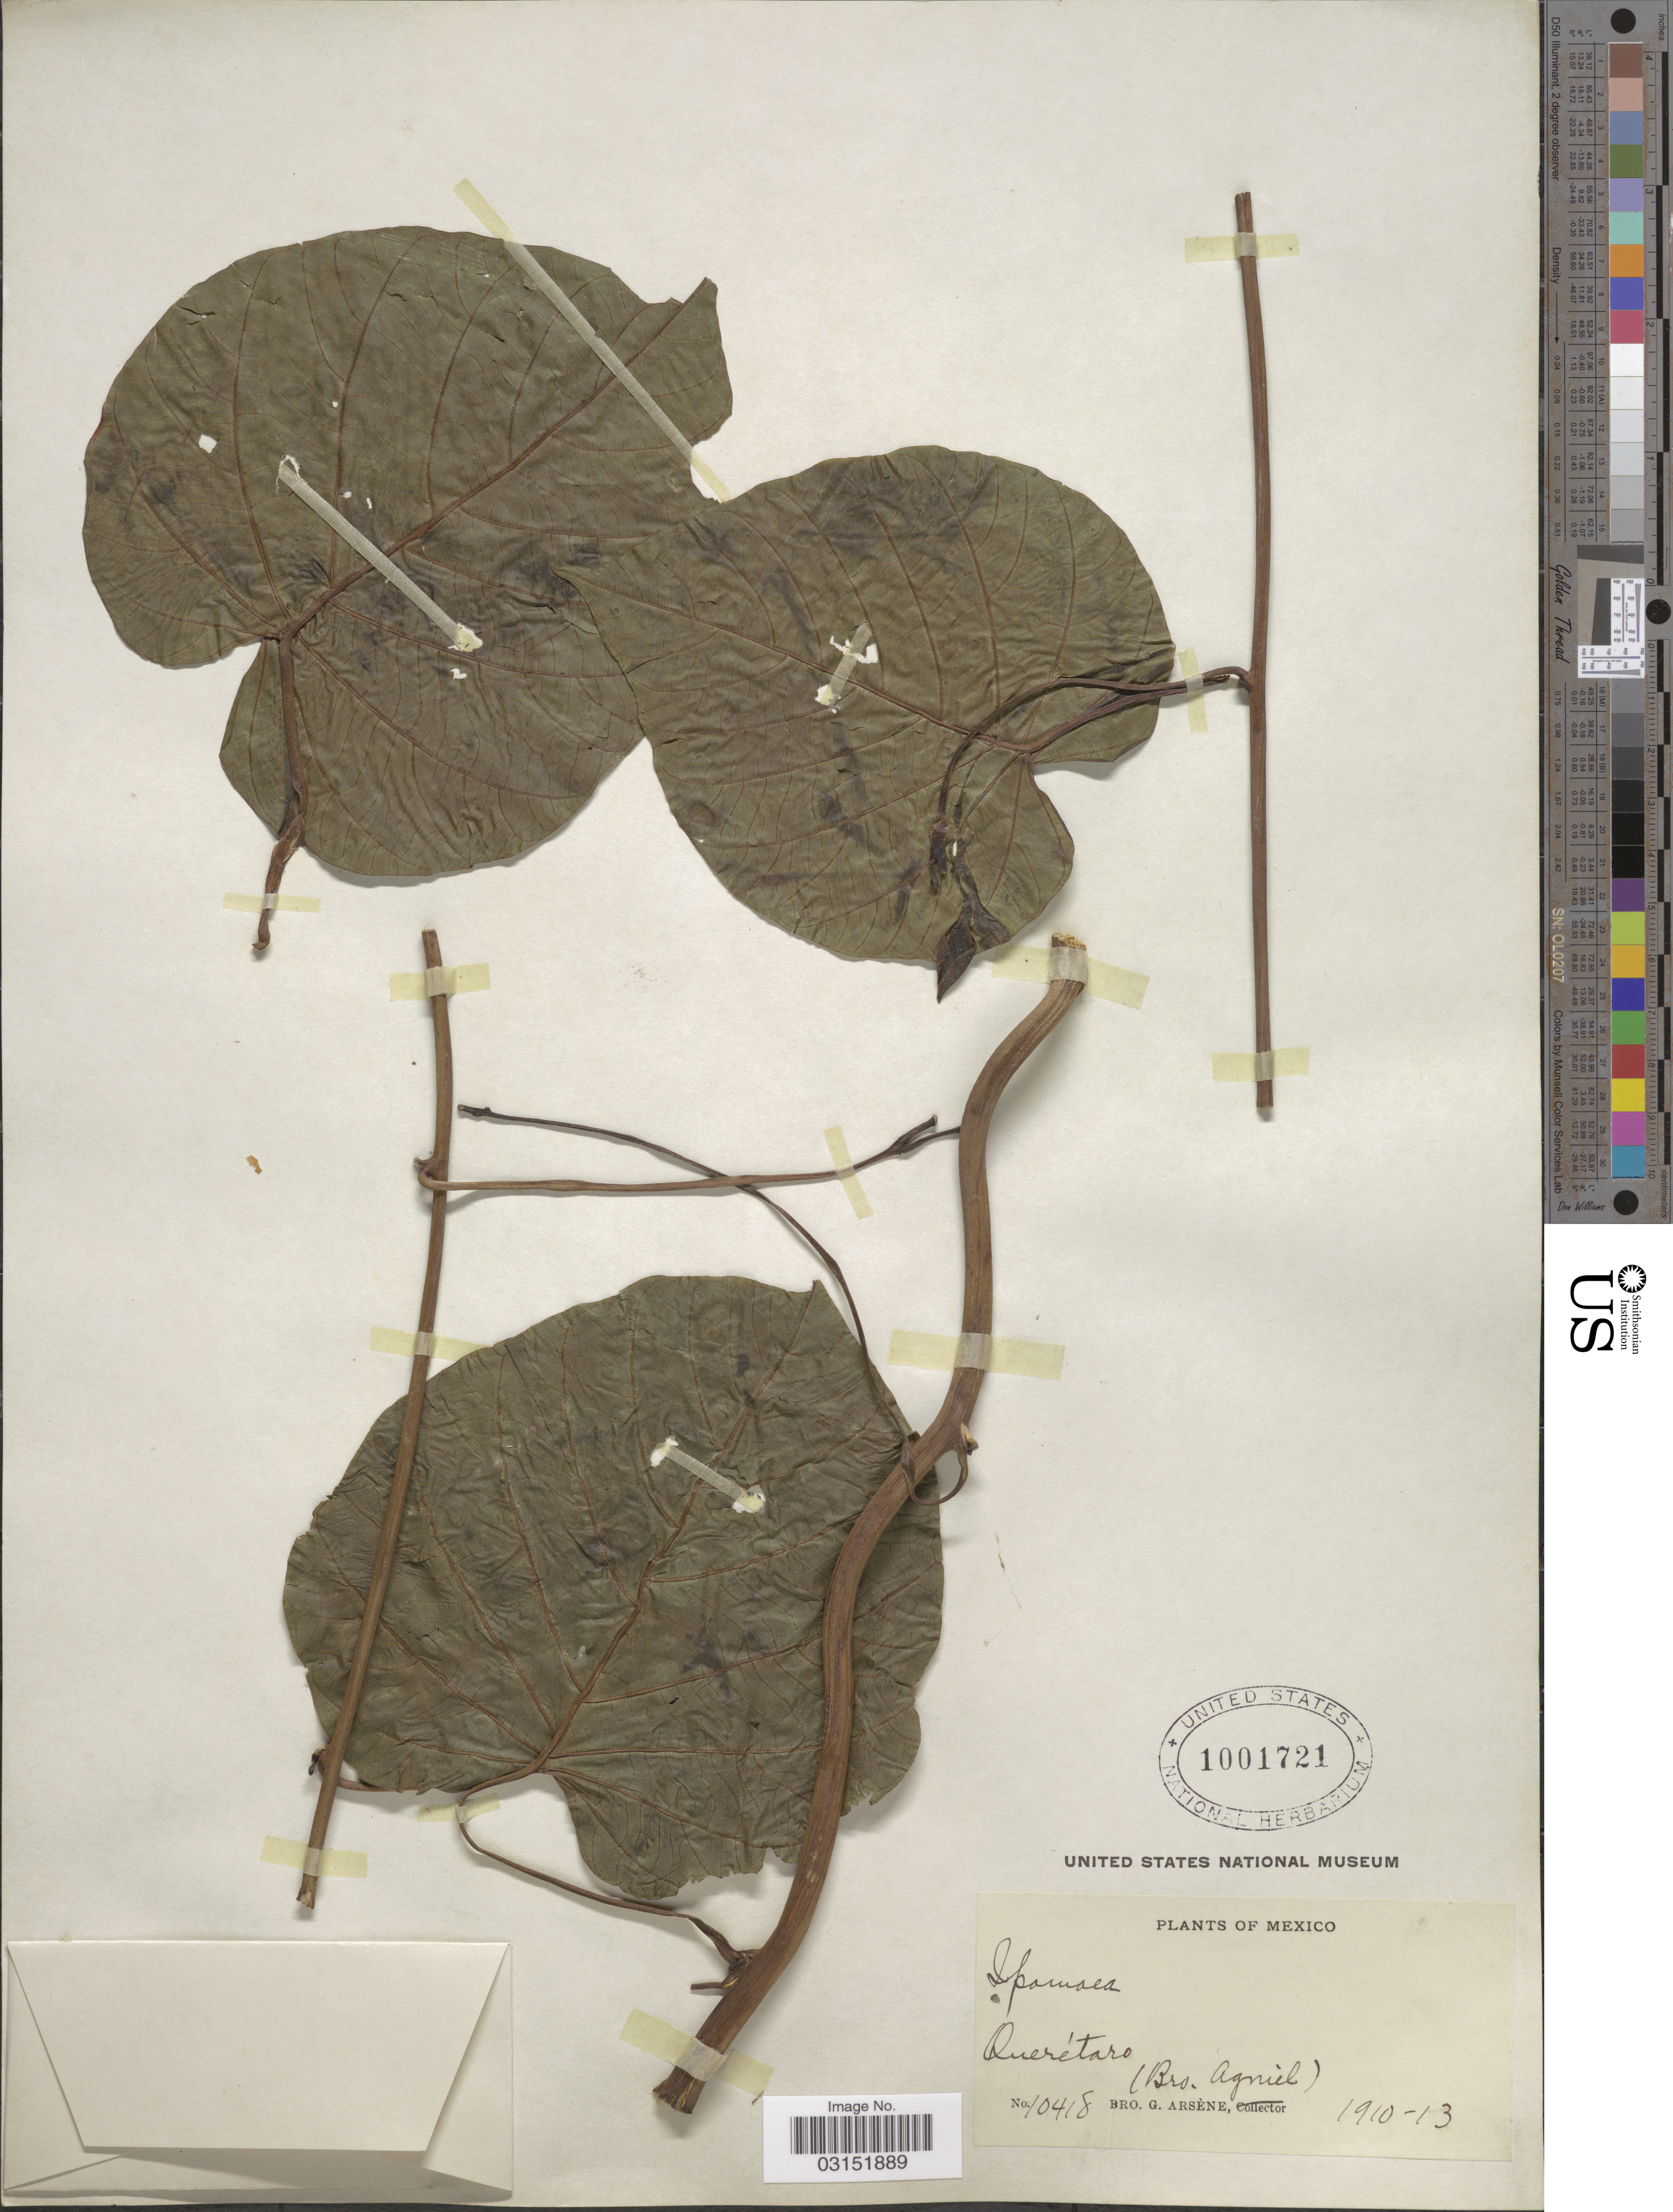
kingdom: Plantae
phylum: Tracheophyta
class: Magnoliopsida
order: Solanales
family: Convolvulaceae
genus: Ipomoea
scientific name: Ipomoea sp.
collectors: Bro. G. Arsène & Bro. Agniel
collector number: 10418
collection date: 1910/1913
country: Mexico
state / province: Querétaro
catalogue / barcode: US 1001721